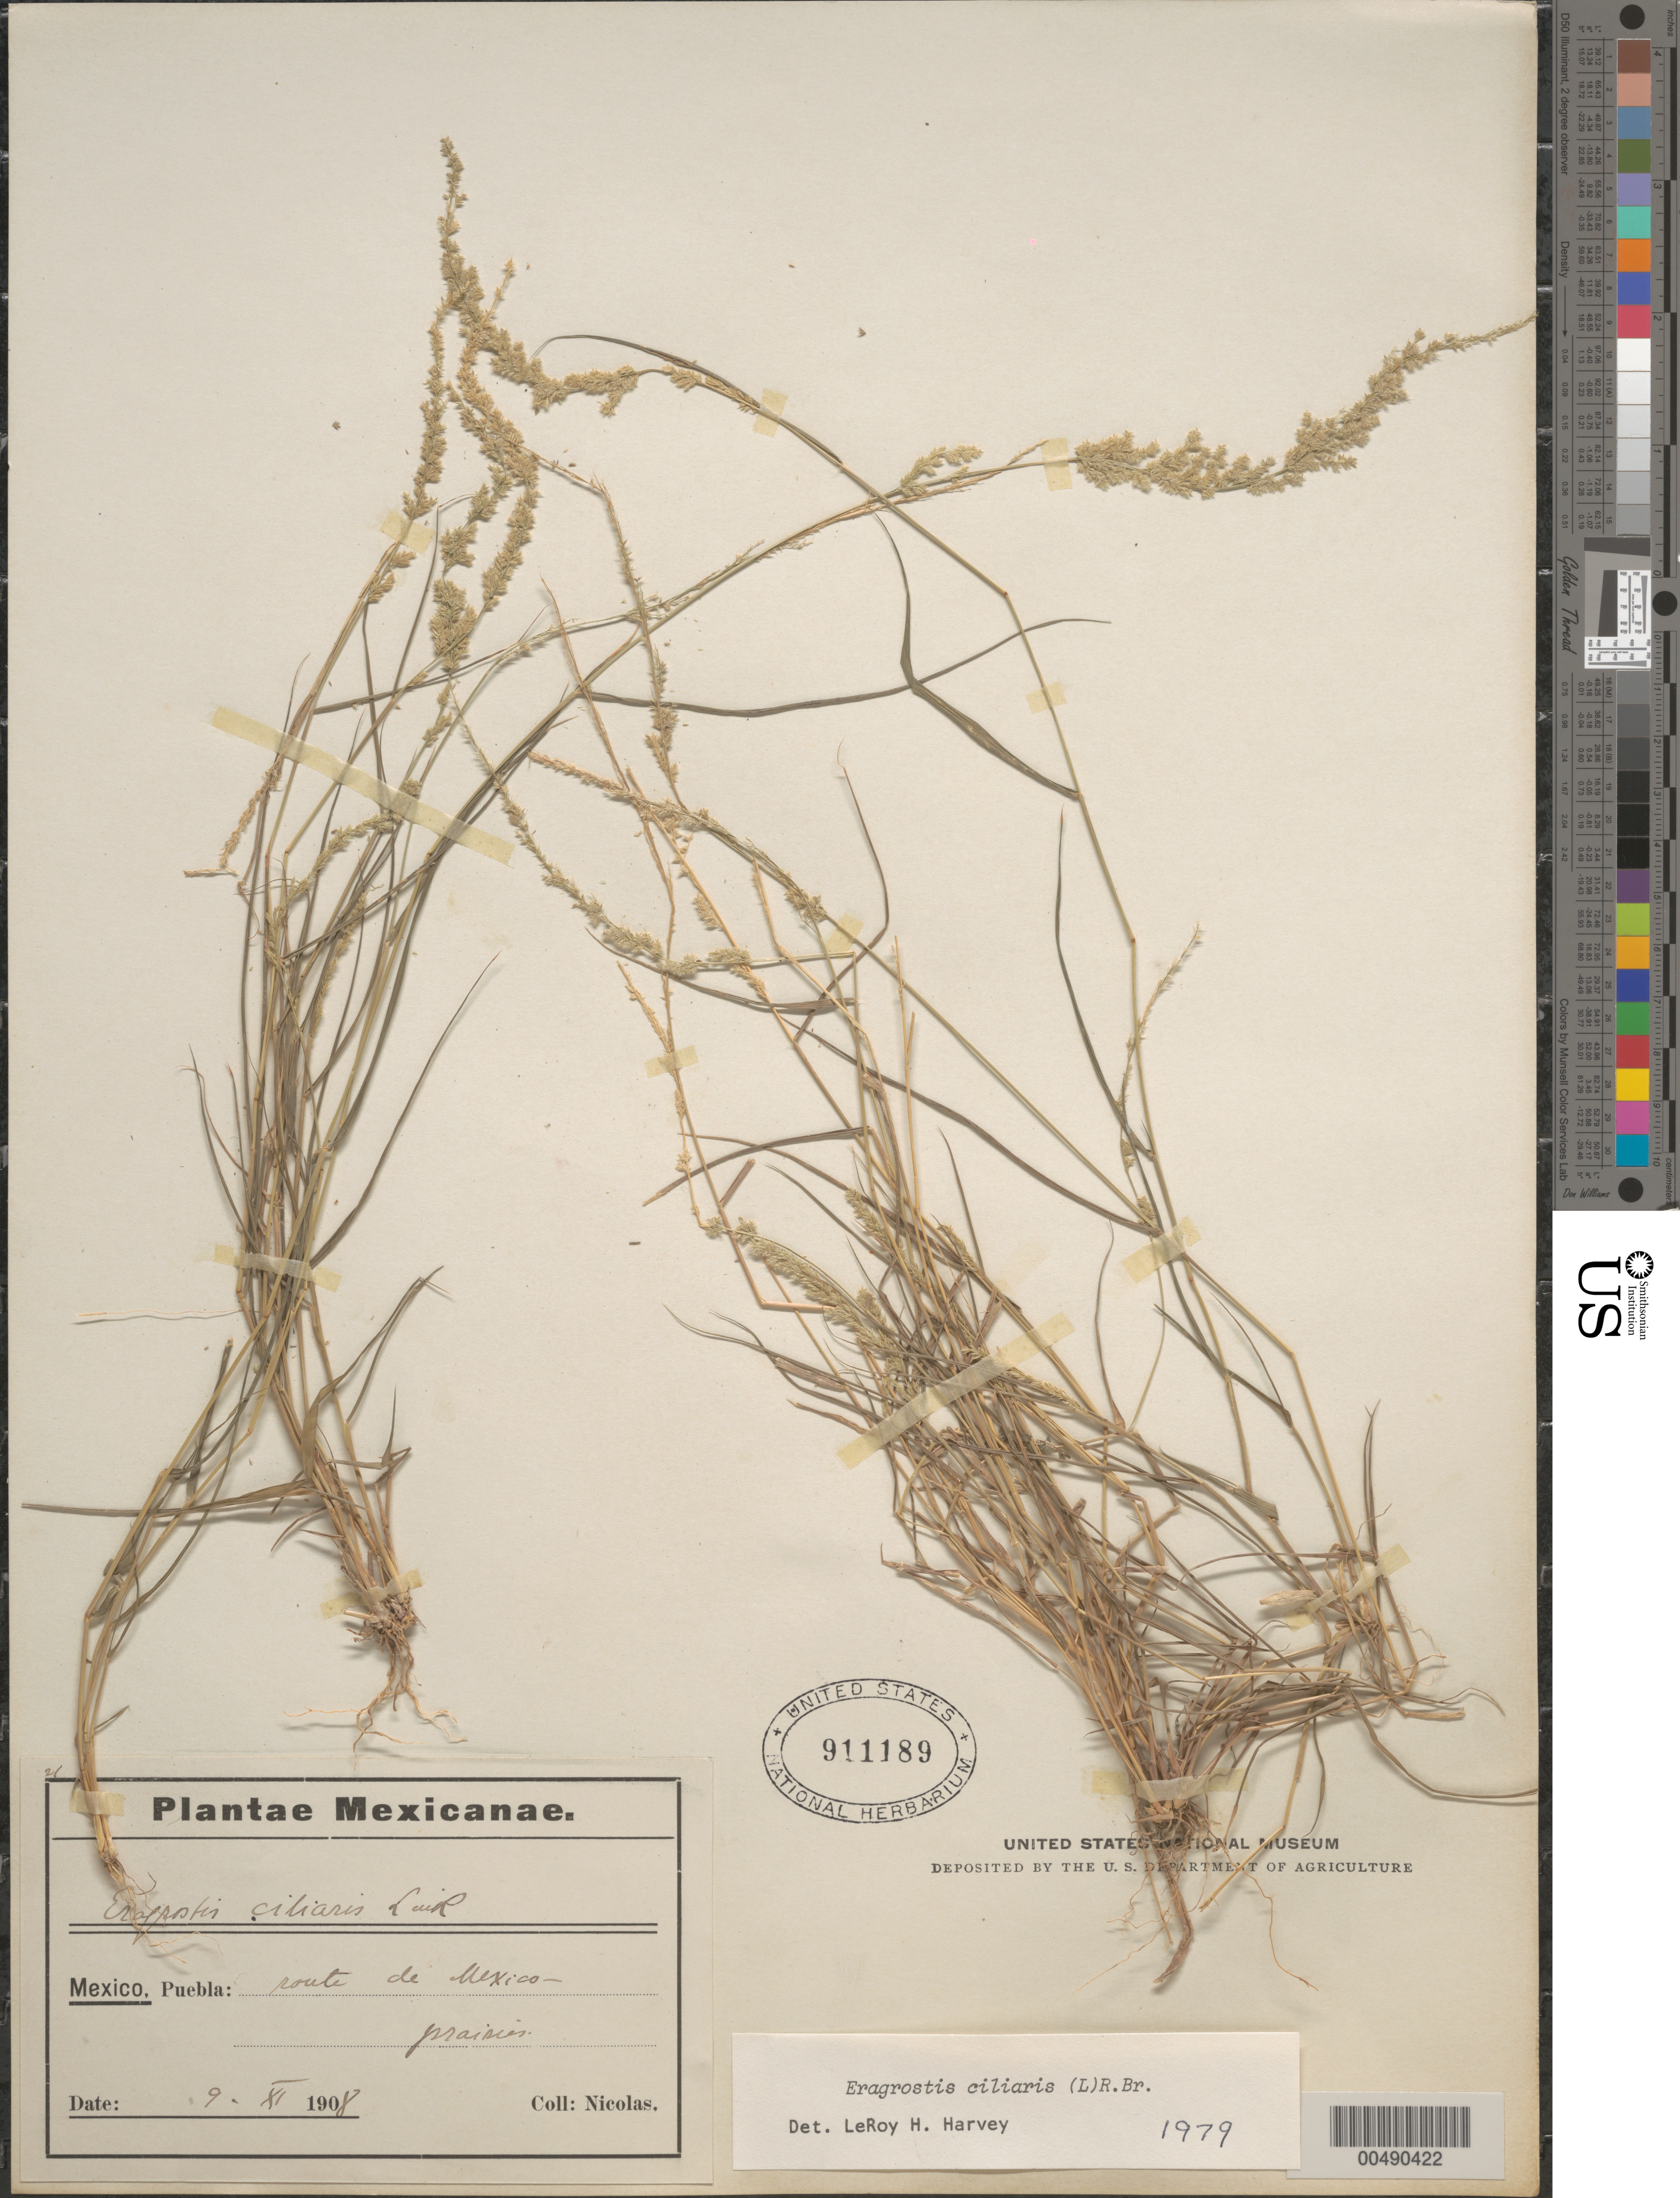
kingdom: Plantae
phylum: Tracheophyta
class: Liliopsida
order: Poales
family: Poaceae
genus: Eragrostis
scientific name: Eragrostis ciliaris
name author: (L.) R. Br.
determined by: Harvey, L. H.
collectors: -. Nicolas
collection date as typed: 9 Nov 1908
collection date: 1908-11-09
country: Mexico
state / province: Puebla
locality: Route de Mexico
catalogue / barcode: US 911189